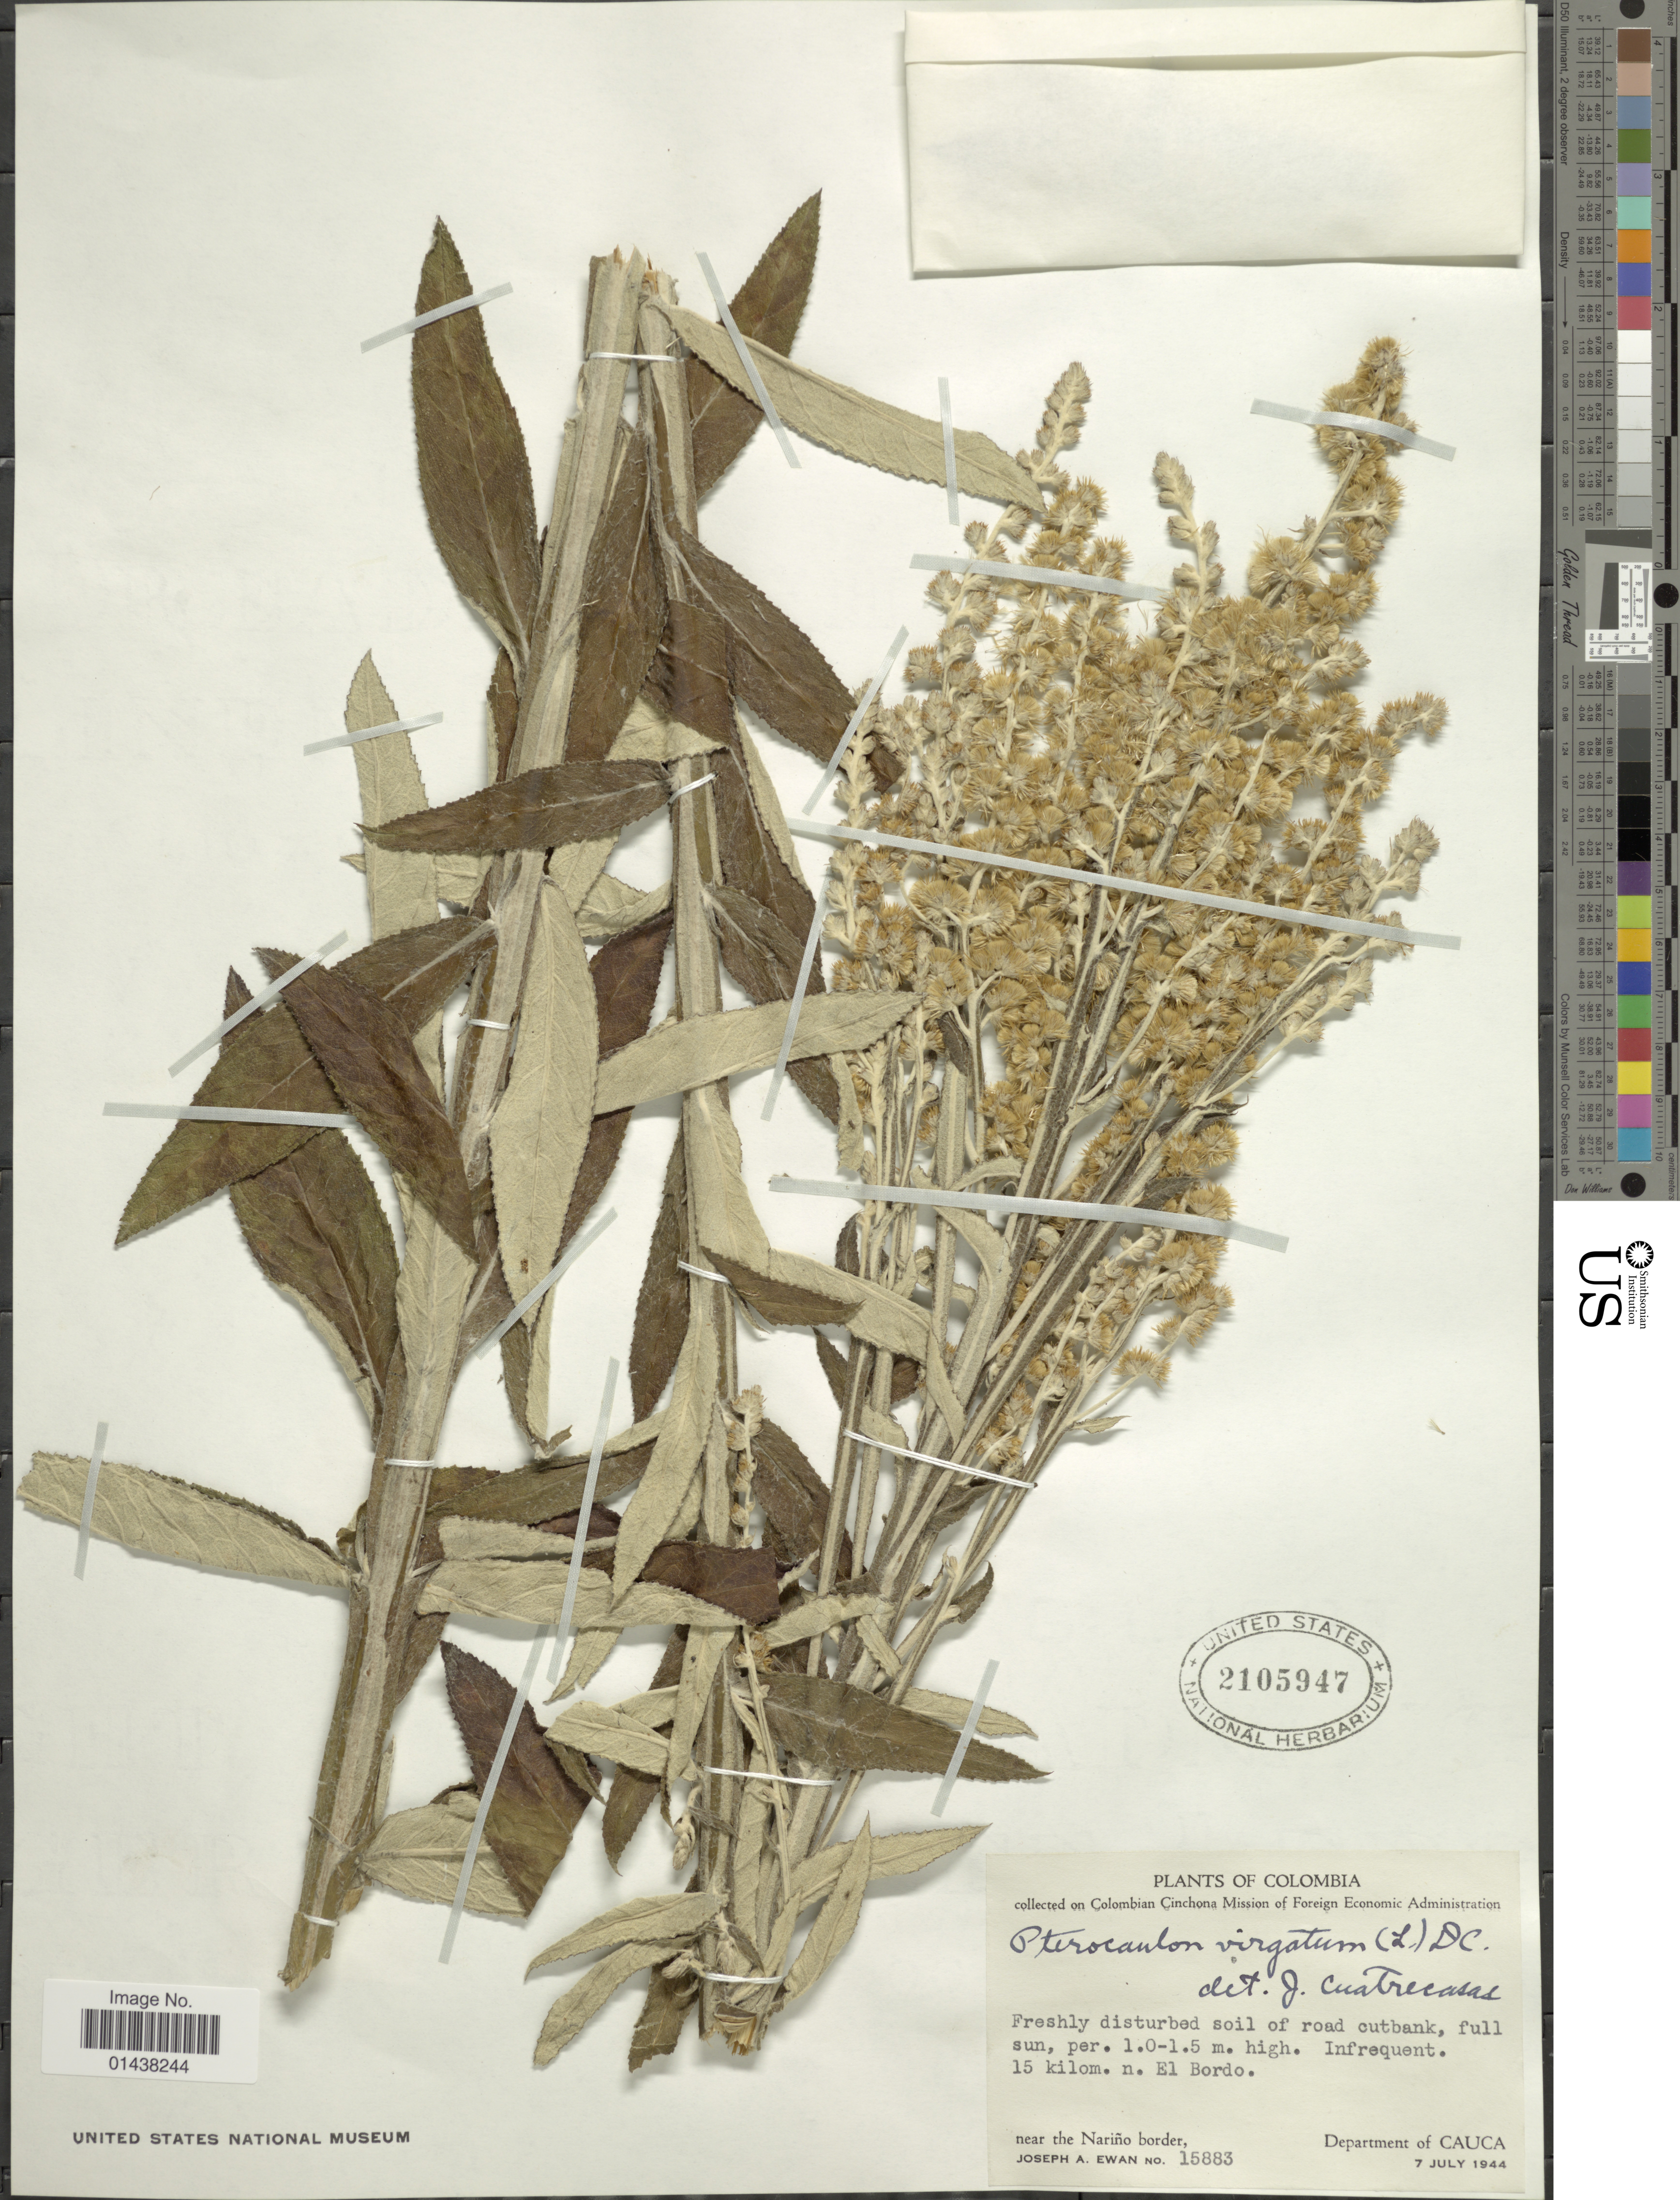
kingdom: Plantae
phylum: Tracheophyta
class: Magnoliopsida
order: Asterales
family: Asteraceae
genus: Pterocaulon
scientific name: Pterocaulon virgatum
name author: (L.) DC.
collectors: J. A. Ewan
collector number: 15883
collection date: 1944-07-07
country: Colombia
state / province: Cauca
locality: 15 kilom. n. El Bordo, near the Narino border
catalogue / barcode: US 2105947